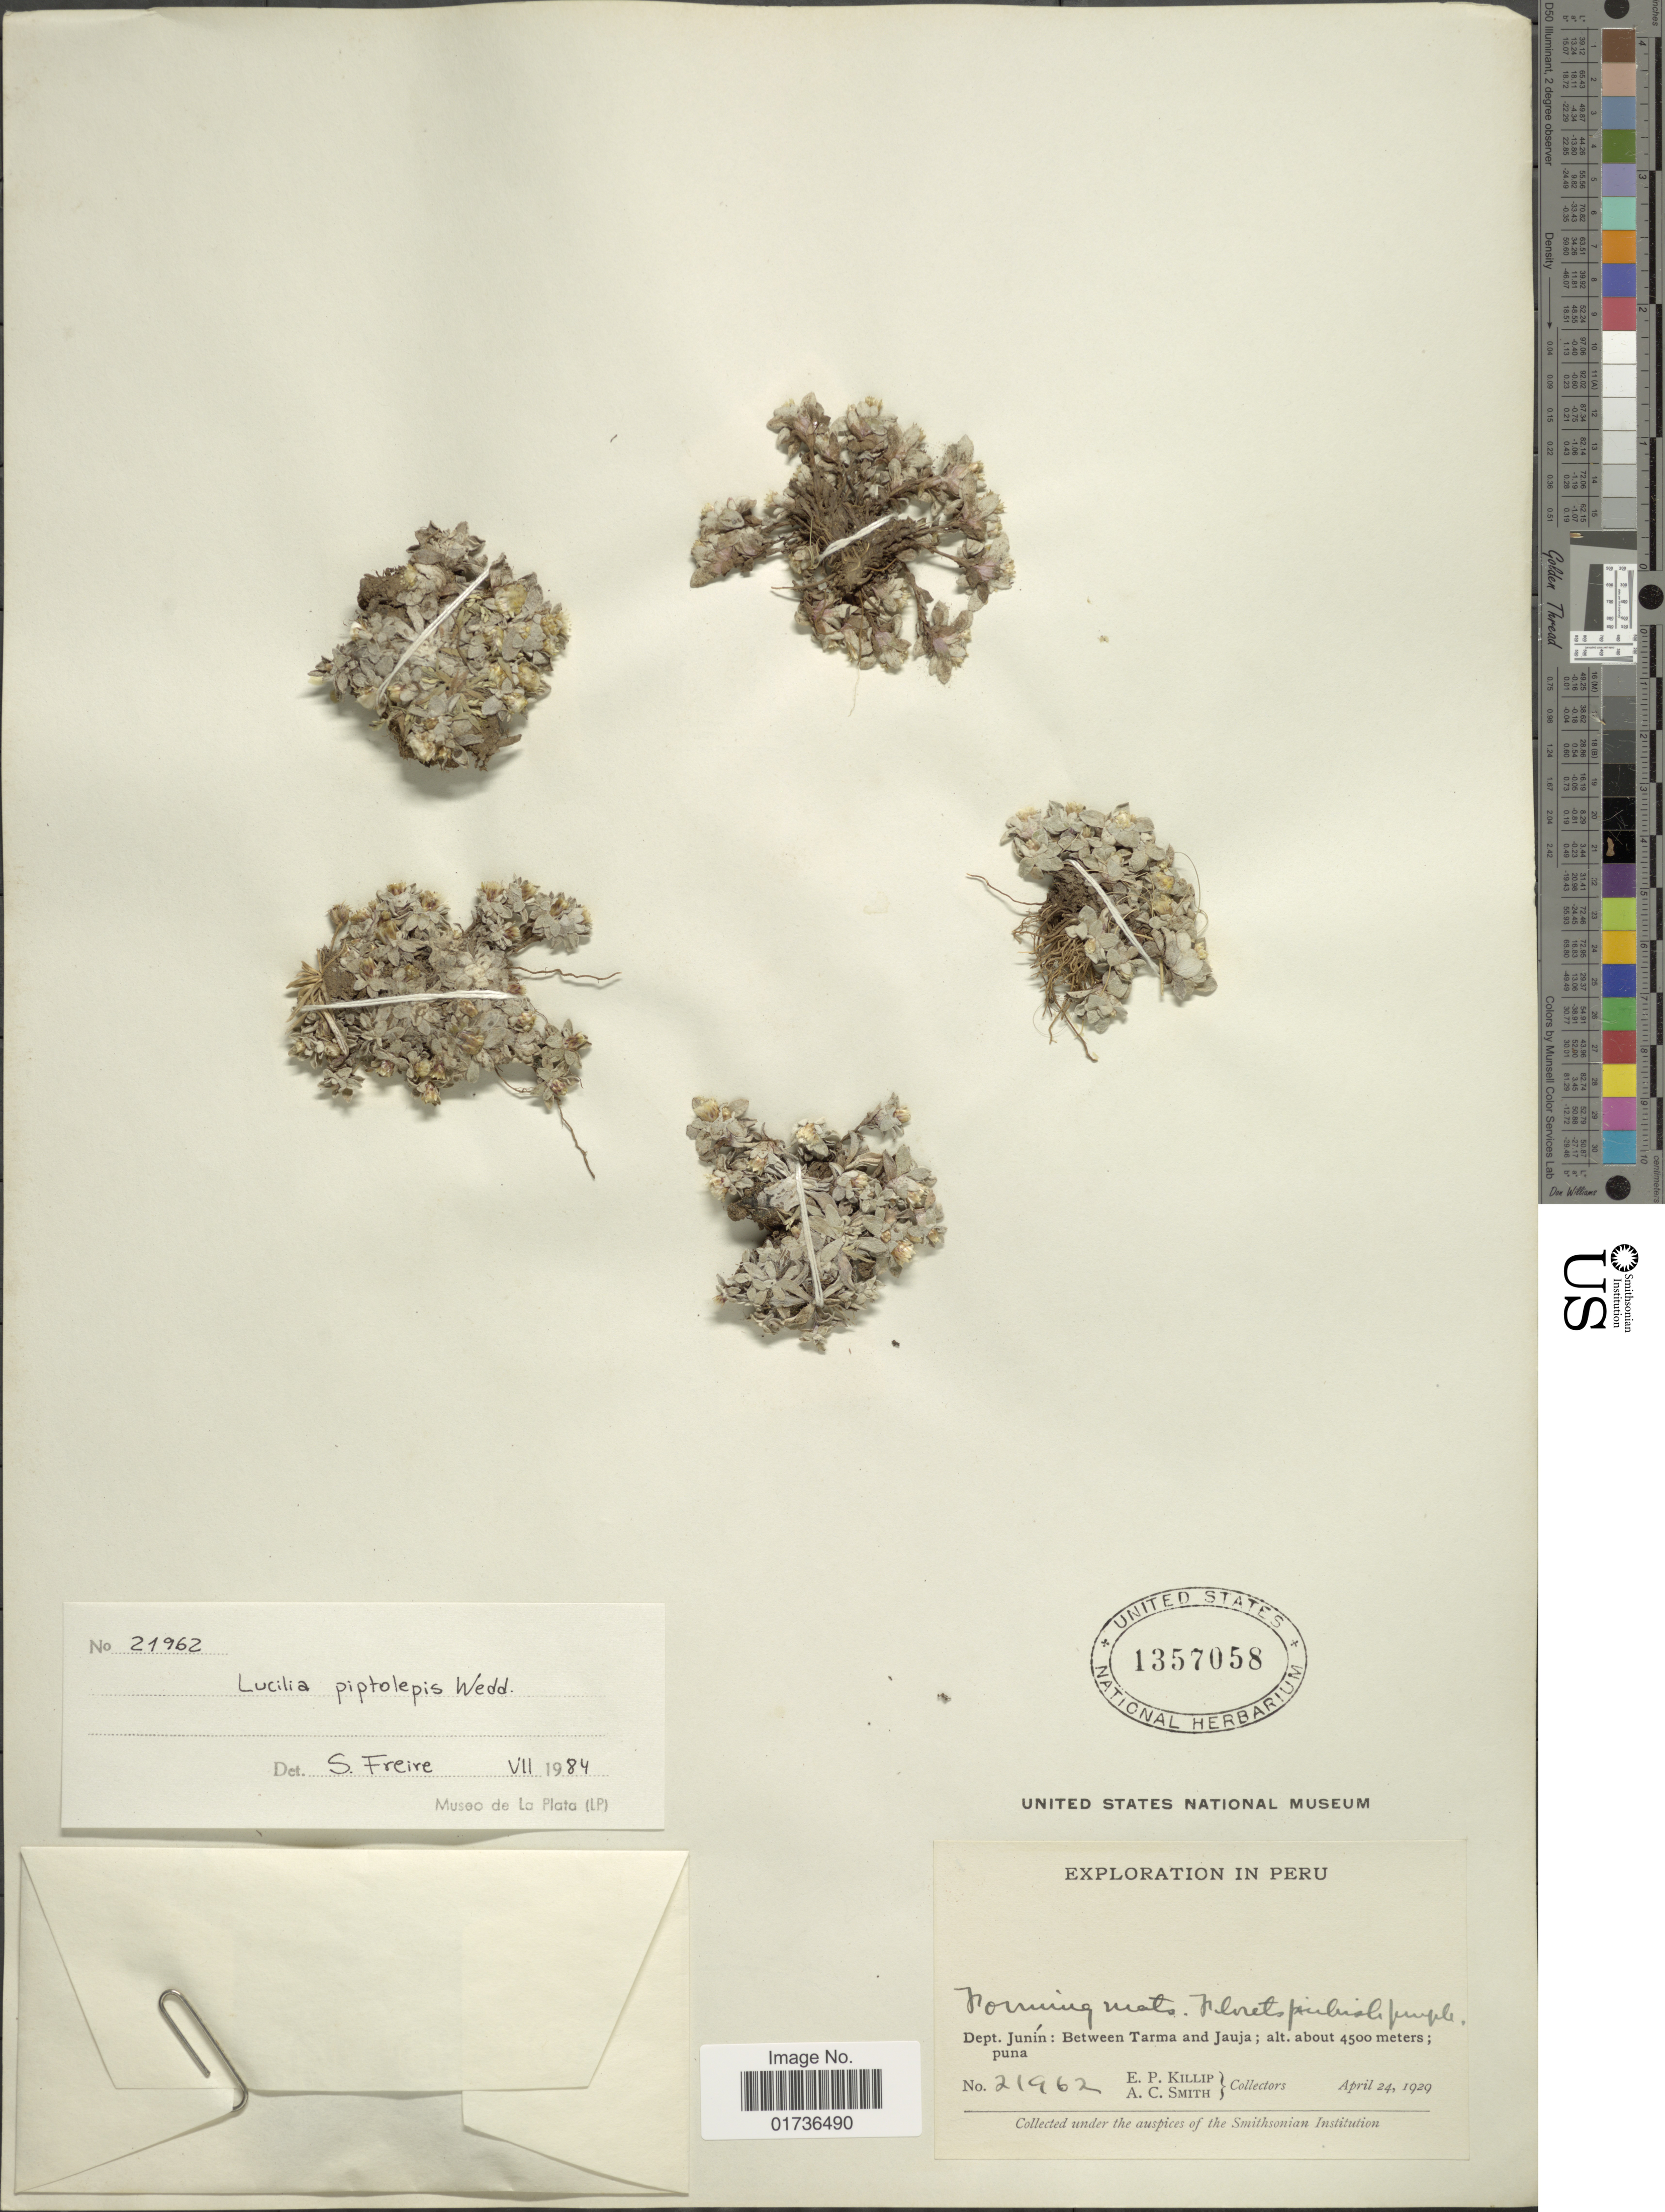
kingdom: Plantae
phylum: Tracheophyta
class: Magnoliopsida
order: Asterales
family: Asteraceae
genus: Mniodes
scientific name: Mniodes piptolepis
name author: (Wedd.) S.E. Freire et al.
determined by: Dillon, M. O.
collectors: E. P. Killip & A. C. Smith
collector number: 21962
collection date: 1929-04-24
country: Peru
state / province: Junín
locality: Dept. Junín: Between Tarma and Jauja; puna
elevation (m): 4500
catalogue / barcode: US 1357058